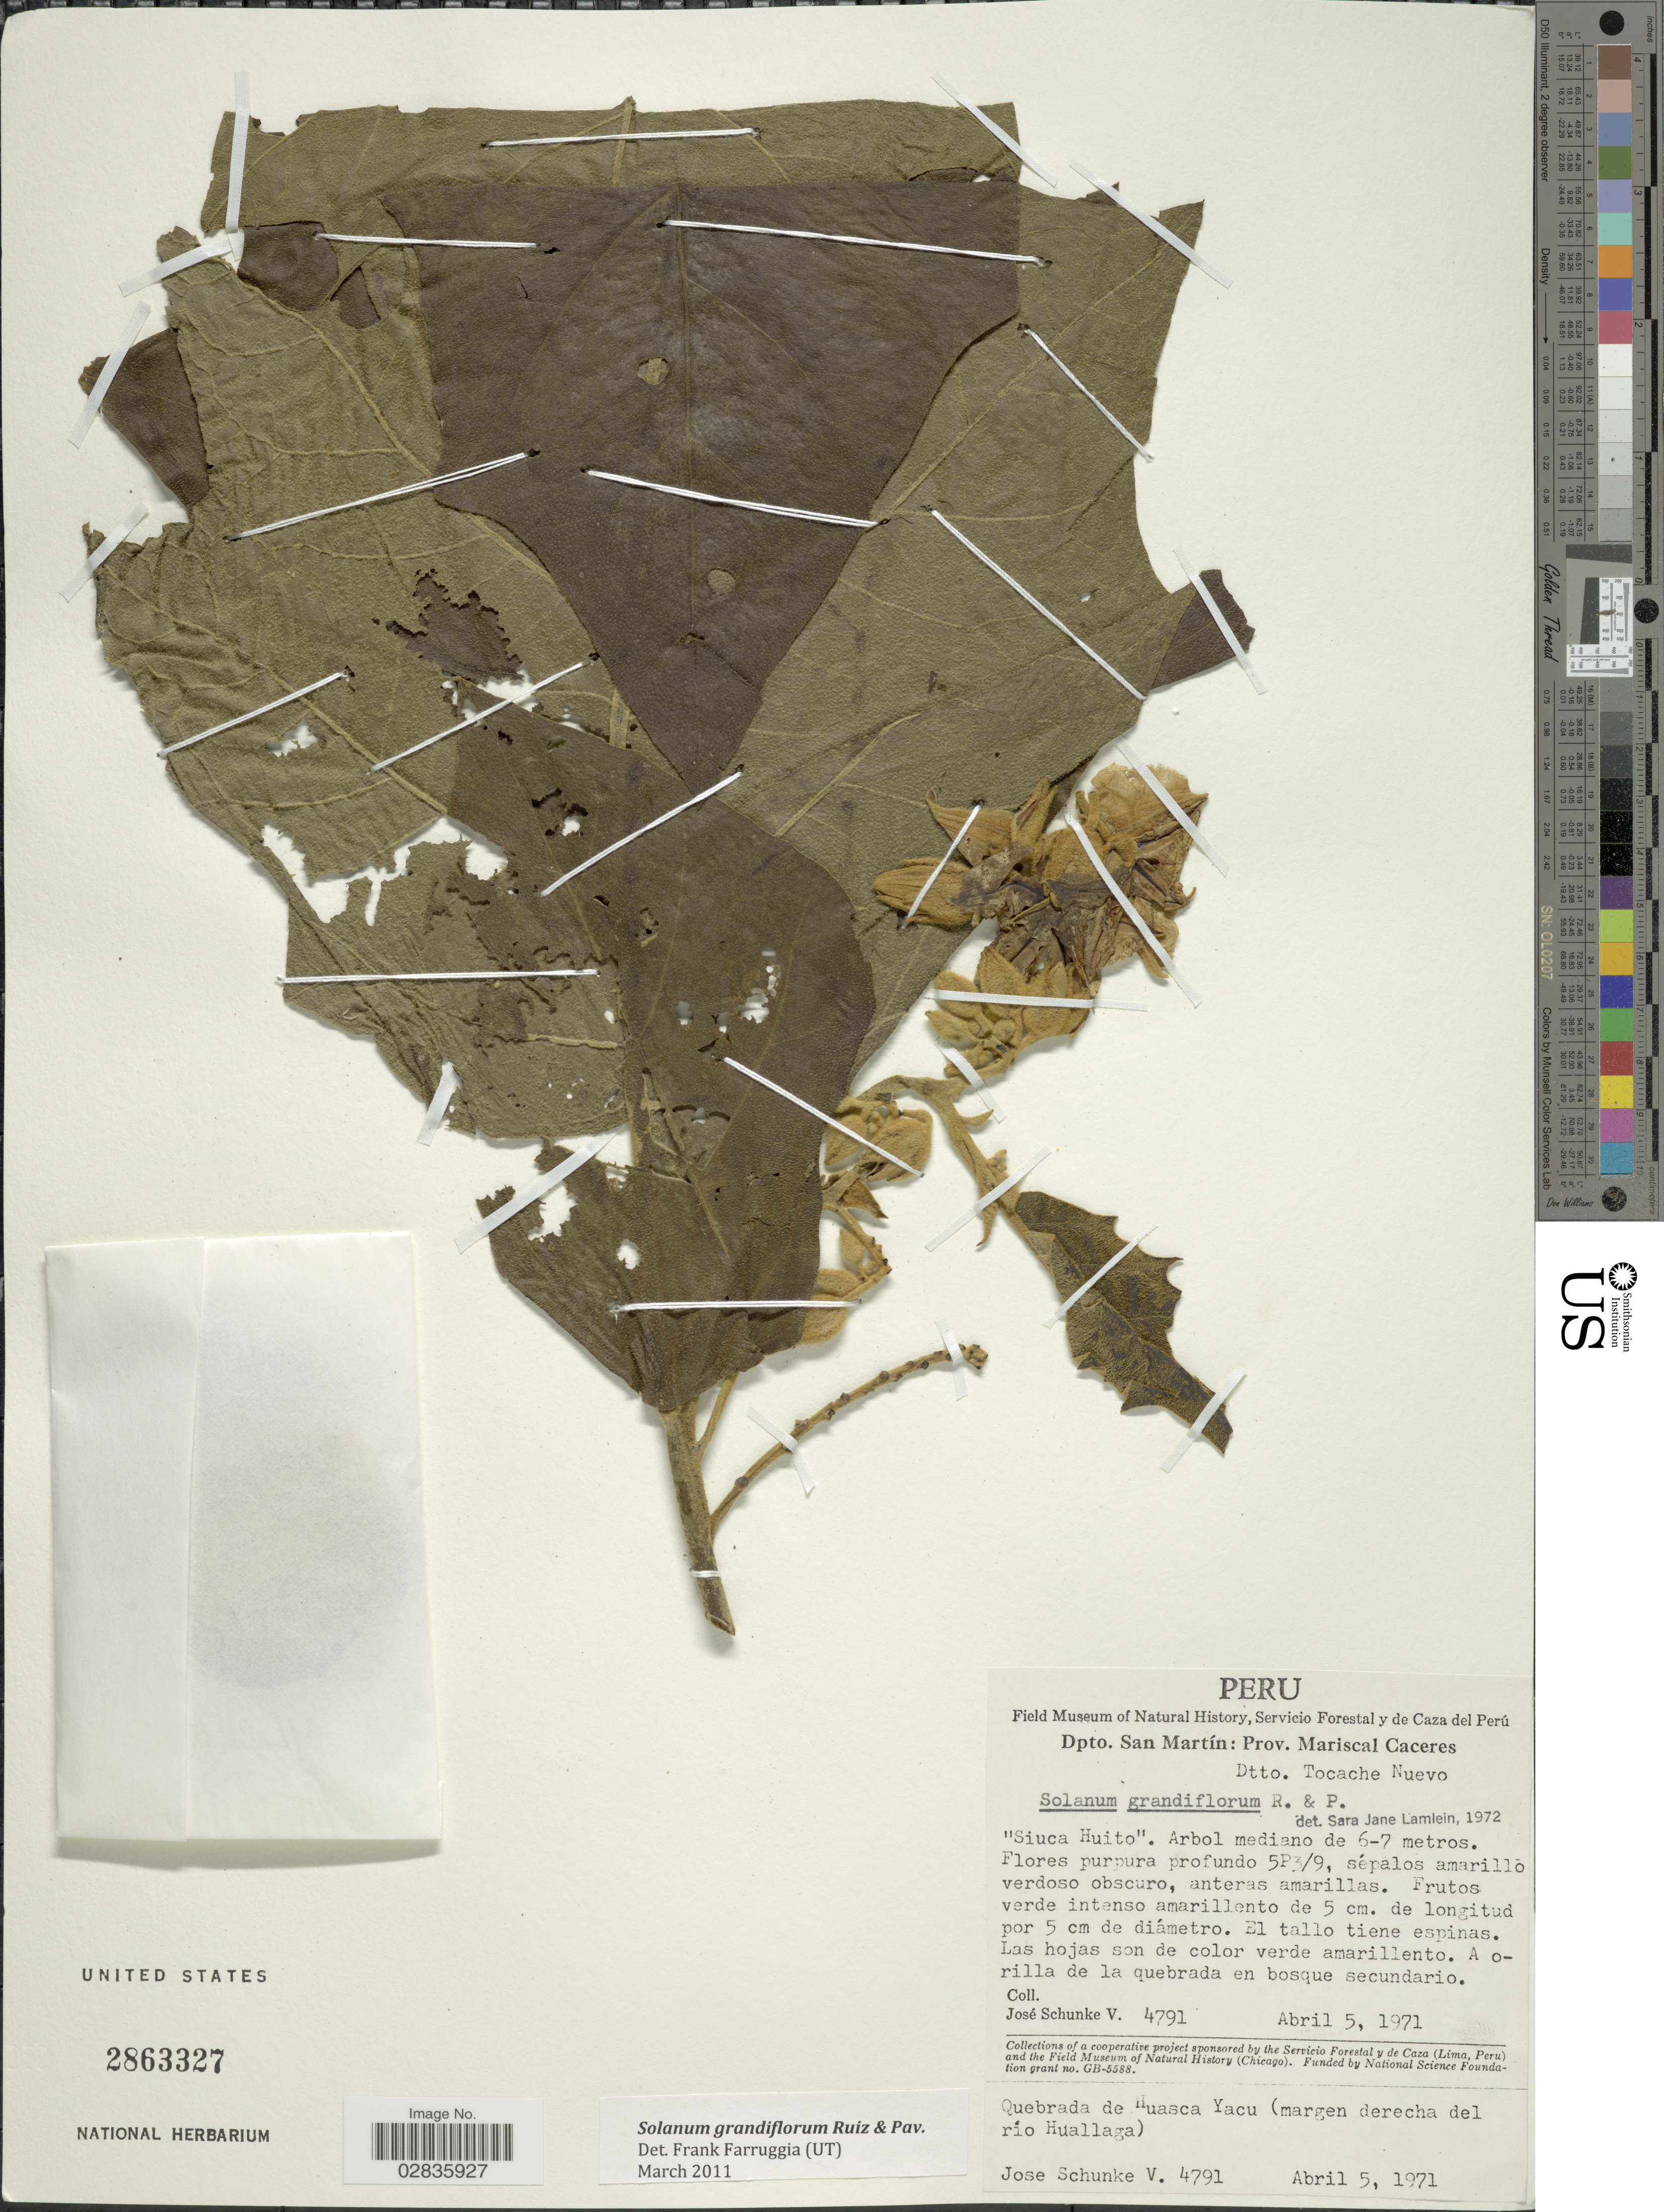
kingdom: Plantae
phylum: Tracheophyta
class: Magnoliopsida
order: Solanales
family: Solanaceae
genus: Solanum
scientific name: Solanum grandiflorum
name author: Ruiz & Pav.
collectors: J. Schunke Vigo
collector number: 4791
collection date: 1971-04-05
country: Peru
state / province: San Martín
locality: Dpto. San Martín: Prov. Mariscal Caceres. Dtto. Tocache Nuevo. Quebrada de Huasca Yacu (margen derecha del río Huallaga).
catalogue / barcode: US 2863327